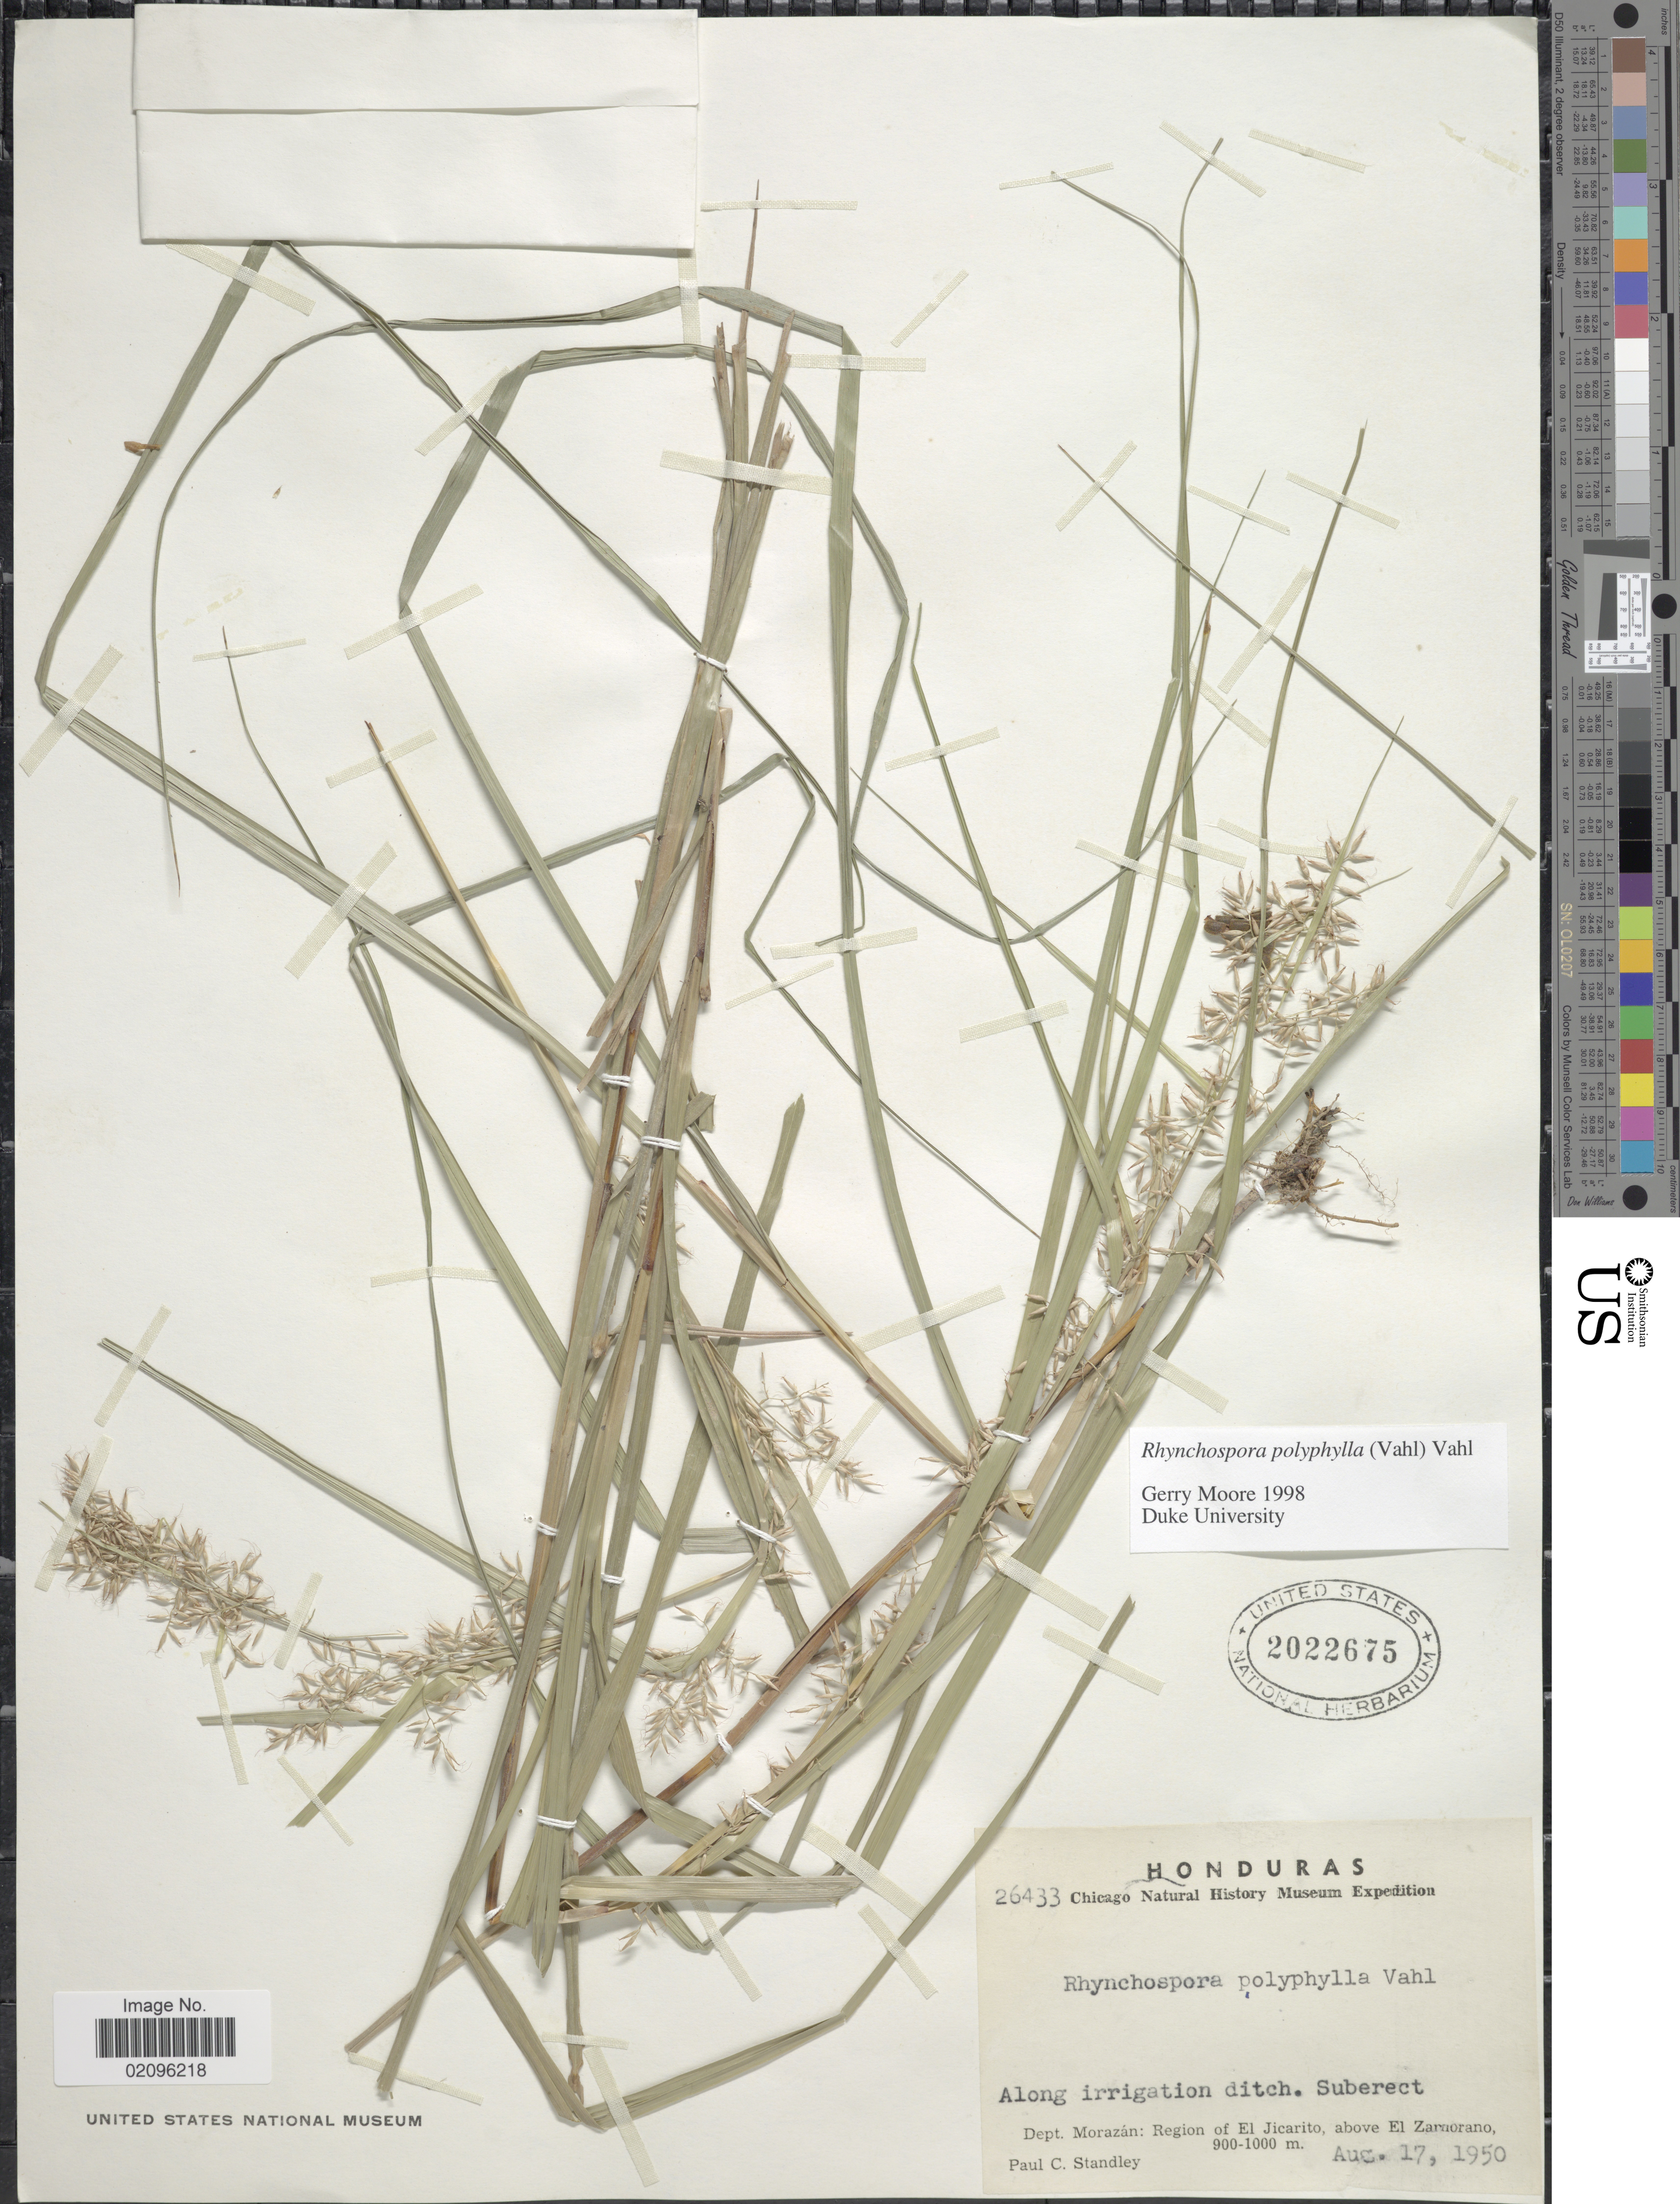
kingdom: Plantae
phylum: Tracheophyta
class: Liliopsida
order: Poales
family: Cyperaceae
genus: Rhynchospora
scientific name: Rhynchospora polyphylla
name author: (Vahl) Vahl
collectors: P. C. Standley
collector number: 26433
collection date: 1950-08-17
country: Honduras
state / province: Fco. Morazán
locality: Along irrigation ditch, Dept. Morazan: Region of El Jicarito, above El Zamorano.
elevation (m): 900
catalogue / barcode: US 2022675